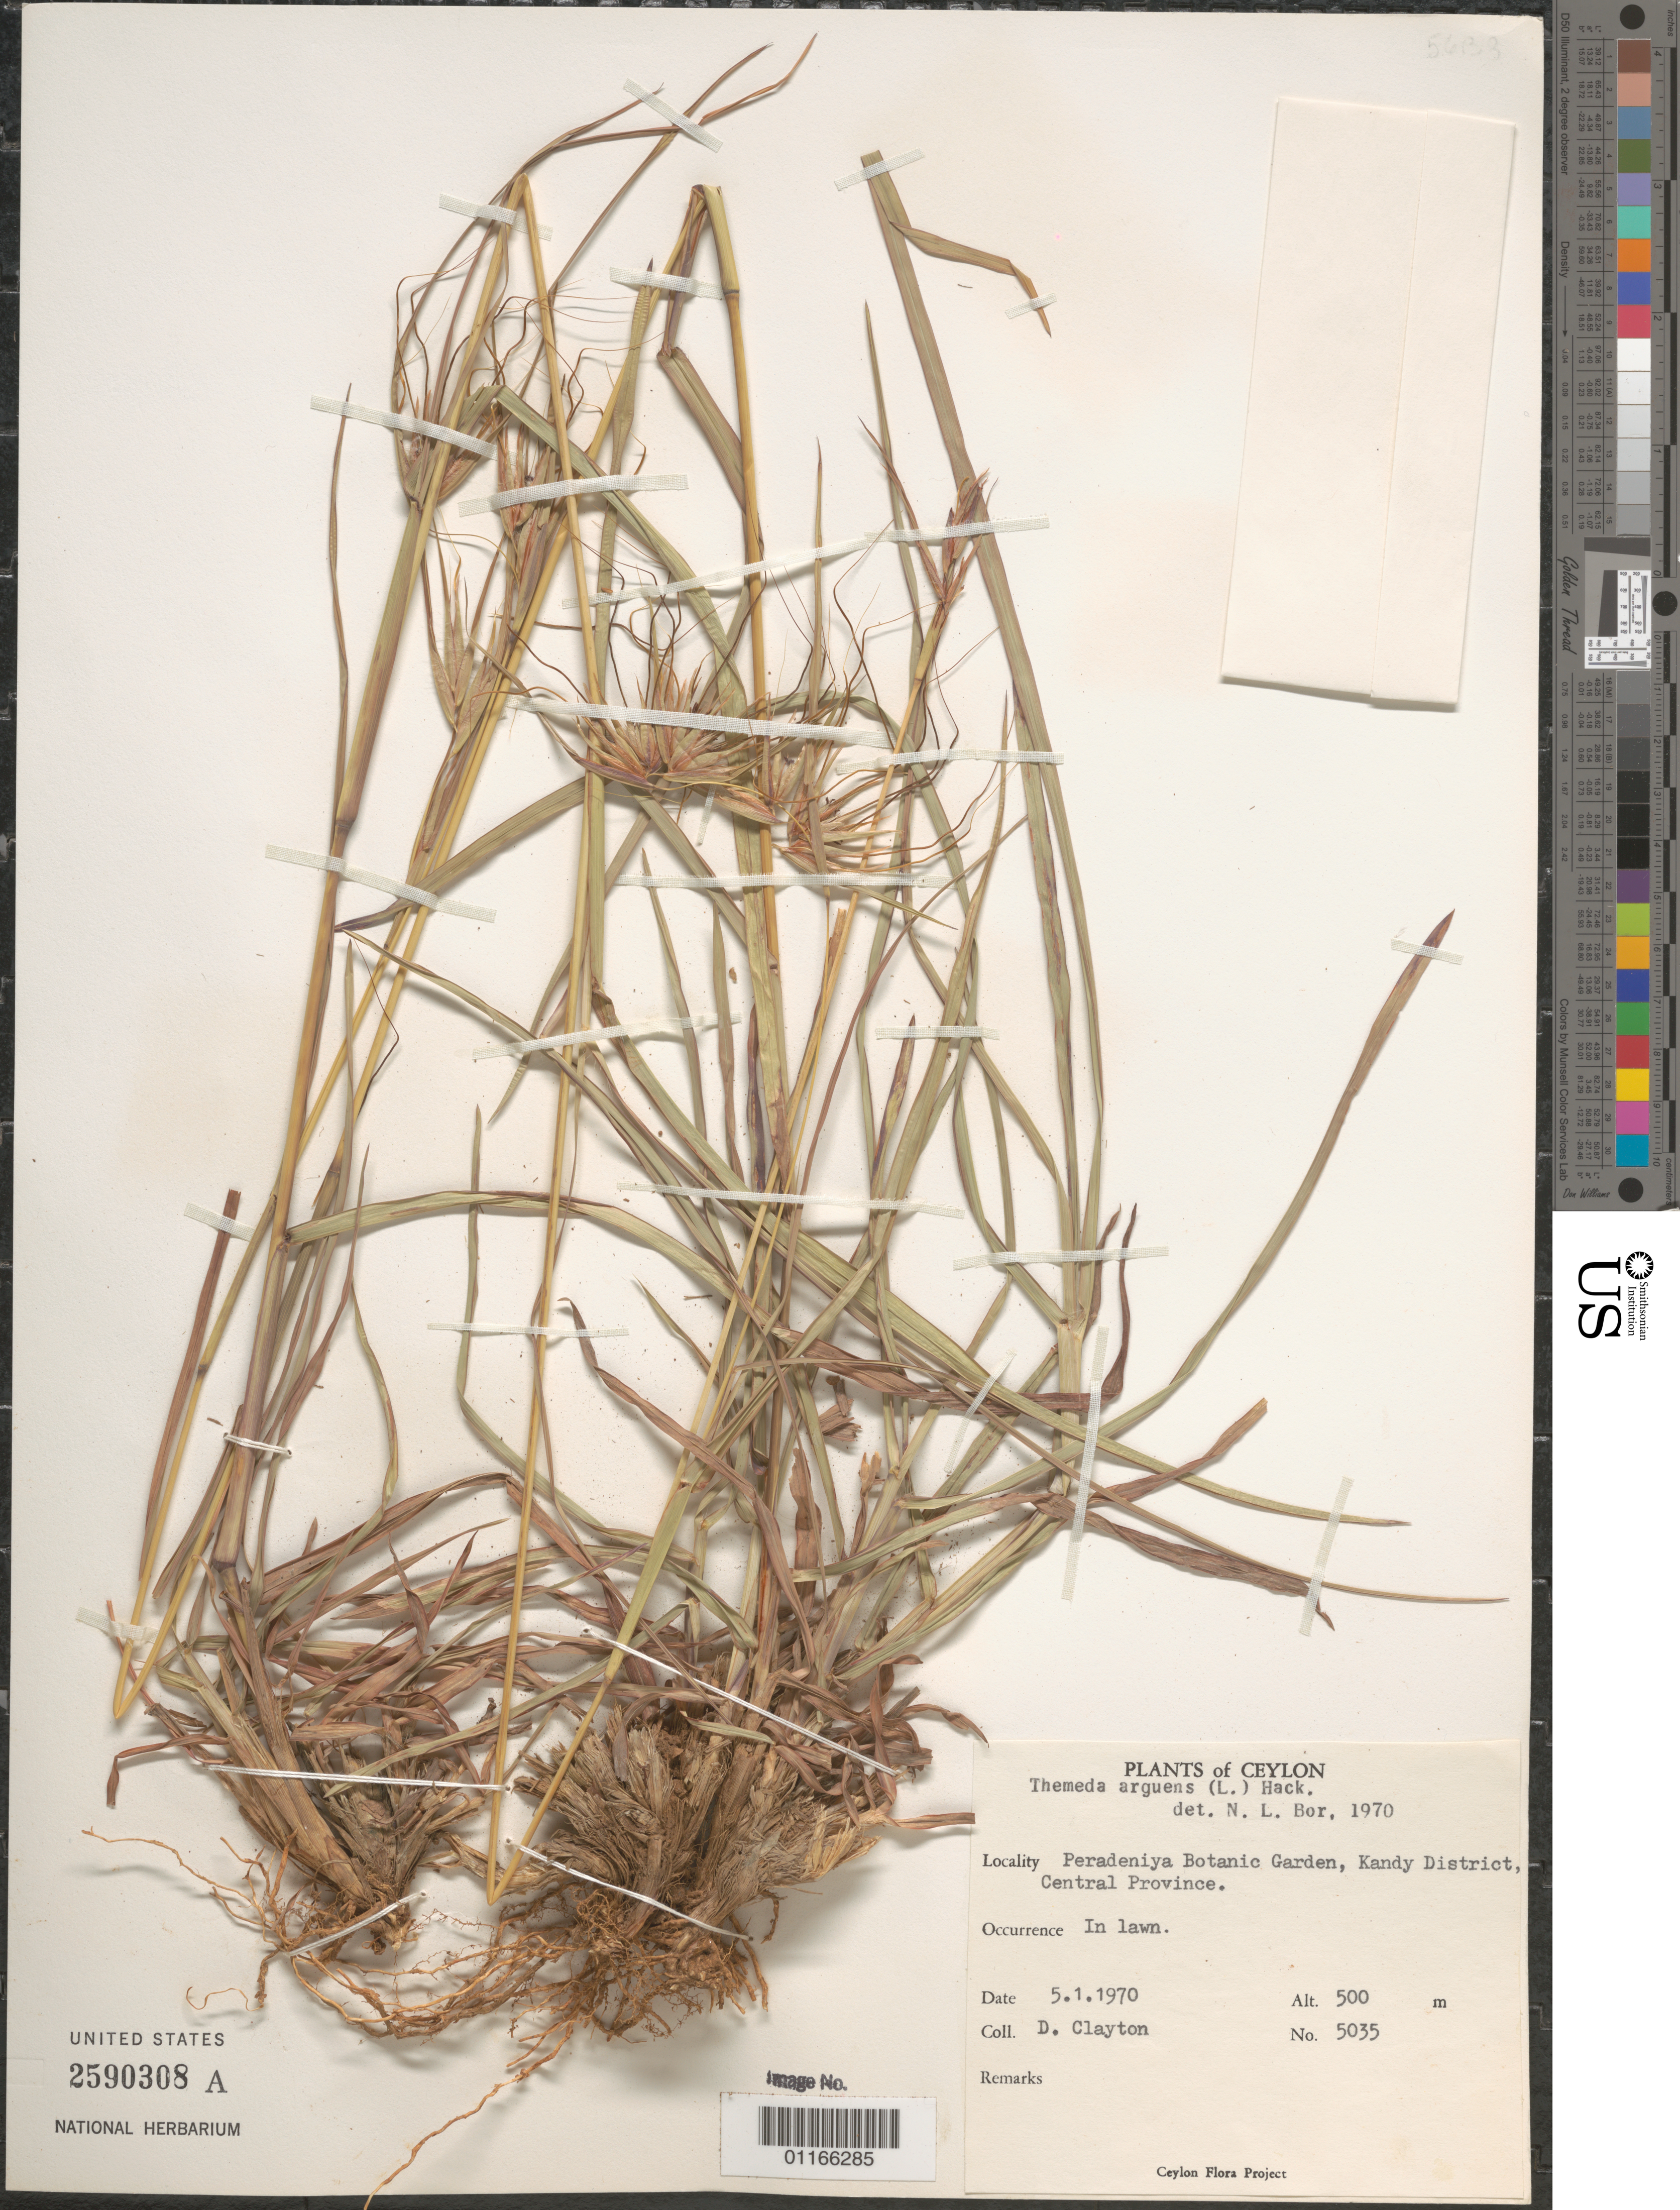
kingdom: Plantae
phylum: Tracheophyta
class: Liliopsida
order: Poales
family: Poaceae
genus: Themeda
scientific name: Themeda arguens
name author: (L.) Hack.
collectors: D. Clayton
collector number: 5035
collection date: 1970-01-05 or 1970-05-01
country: Sri Lanka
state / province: Central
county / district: Kandy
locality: Peradeniya Botanic Garden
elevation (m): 500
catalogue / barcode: US 2590308A